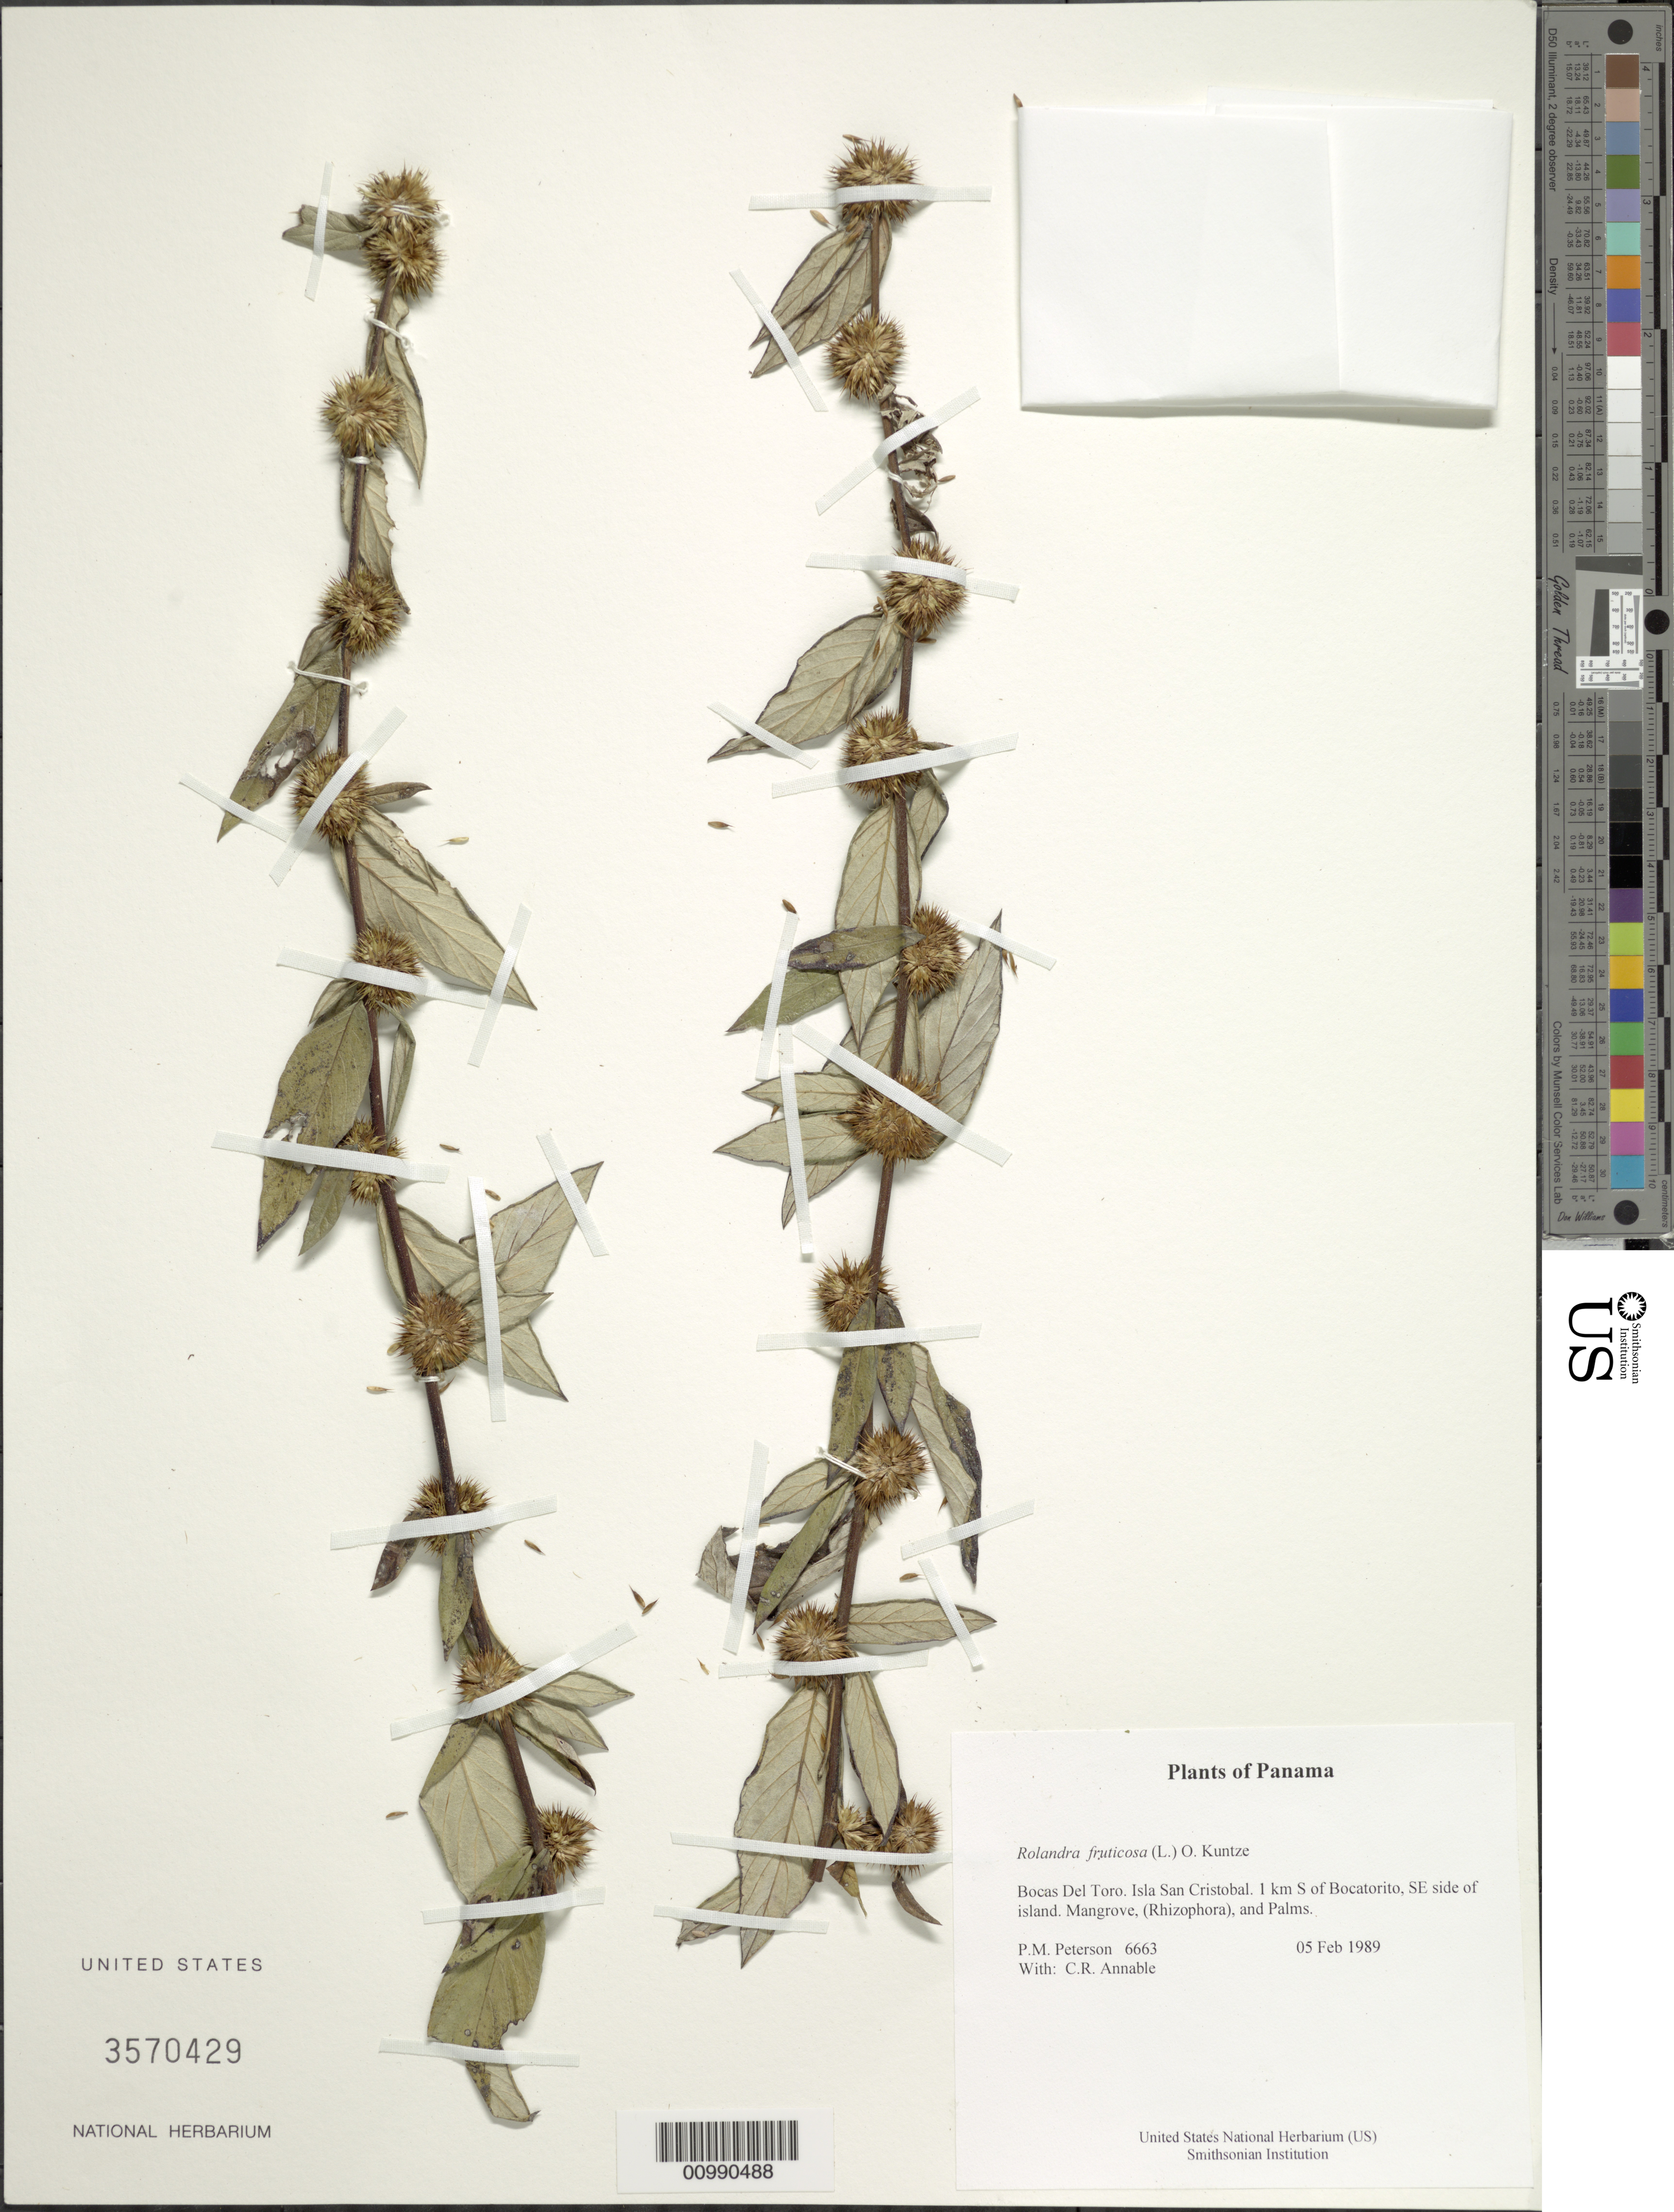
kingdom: Plantae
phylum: Tracheophyta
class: Magnoliopsida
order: Asterales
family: Asteraceae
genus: Rolandra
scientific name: Rolandra fruticosa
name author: (L.) Kuntze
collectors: P. M. Peterson & C. R. Annable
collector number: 06663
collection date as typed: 05 Feb 1989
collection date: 1989-02-05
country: Panama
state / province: Bocas del Toro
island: San Cristobal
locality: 1 km S of Bocatorito, SE side of island.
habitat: Mangrove, (Rhizophora), and Palms.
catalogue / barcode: US 3570429